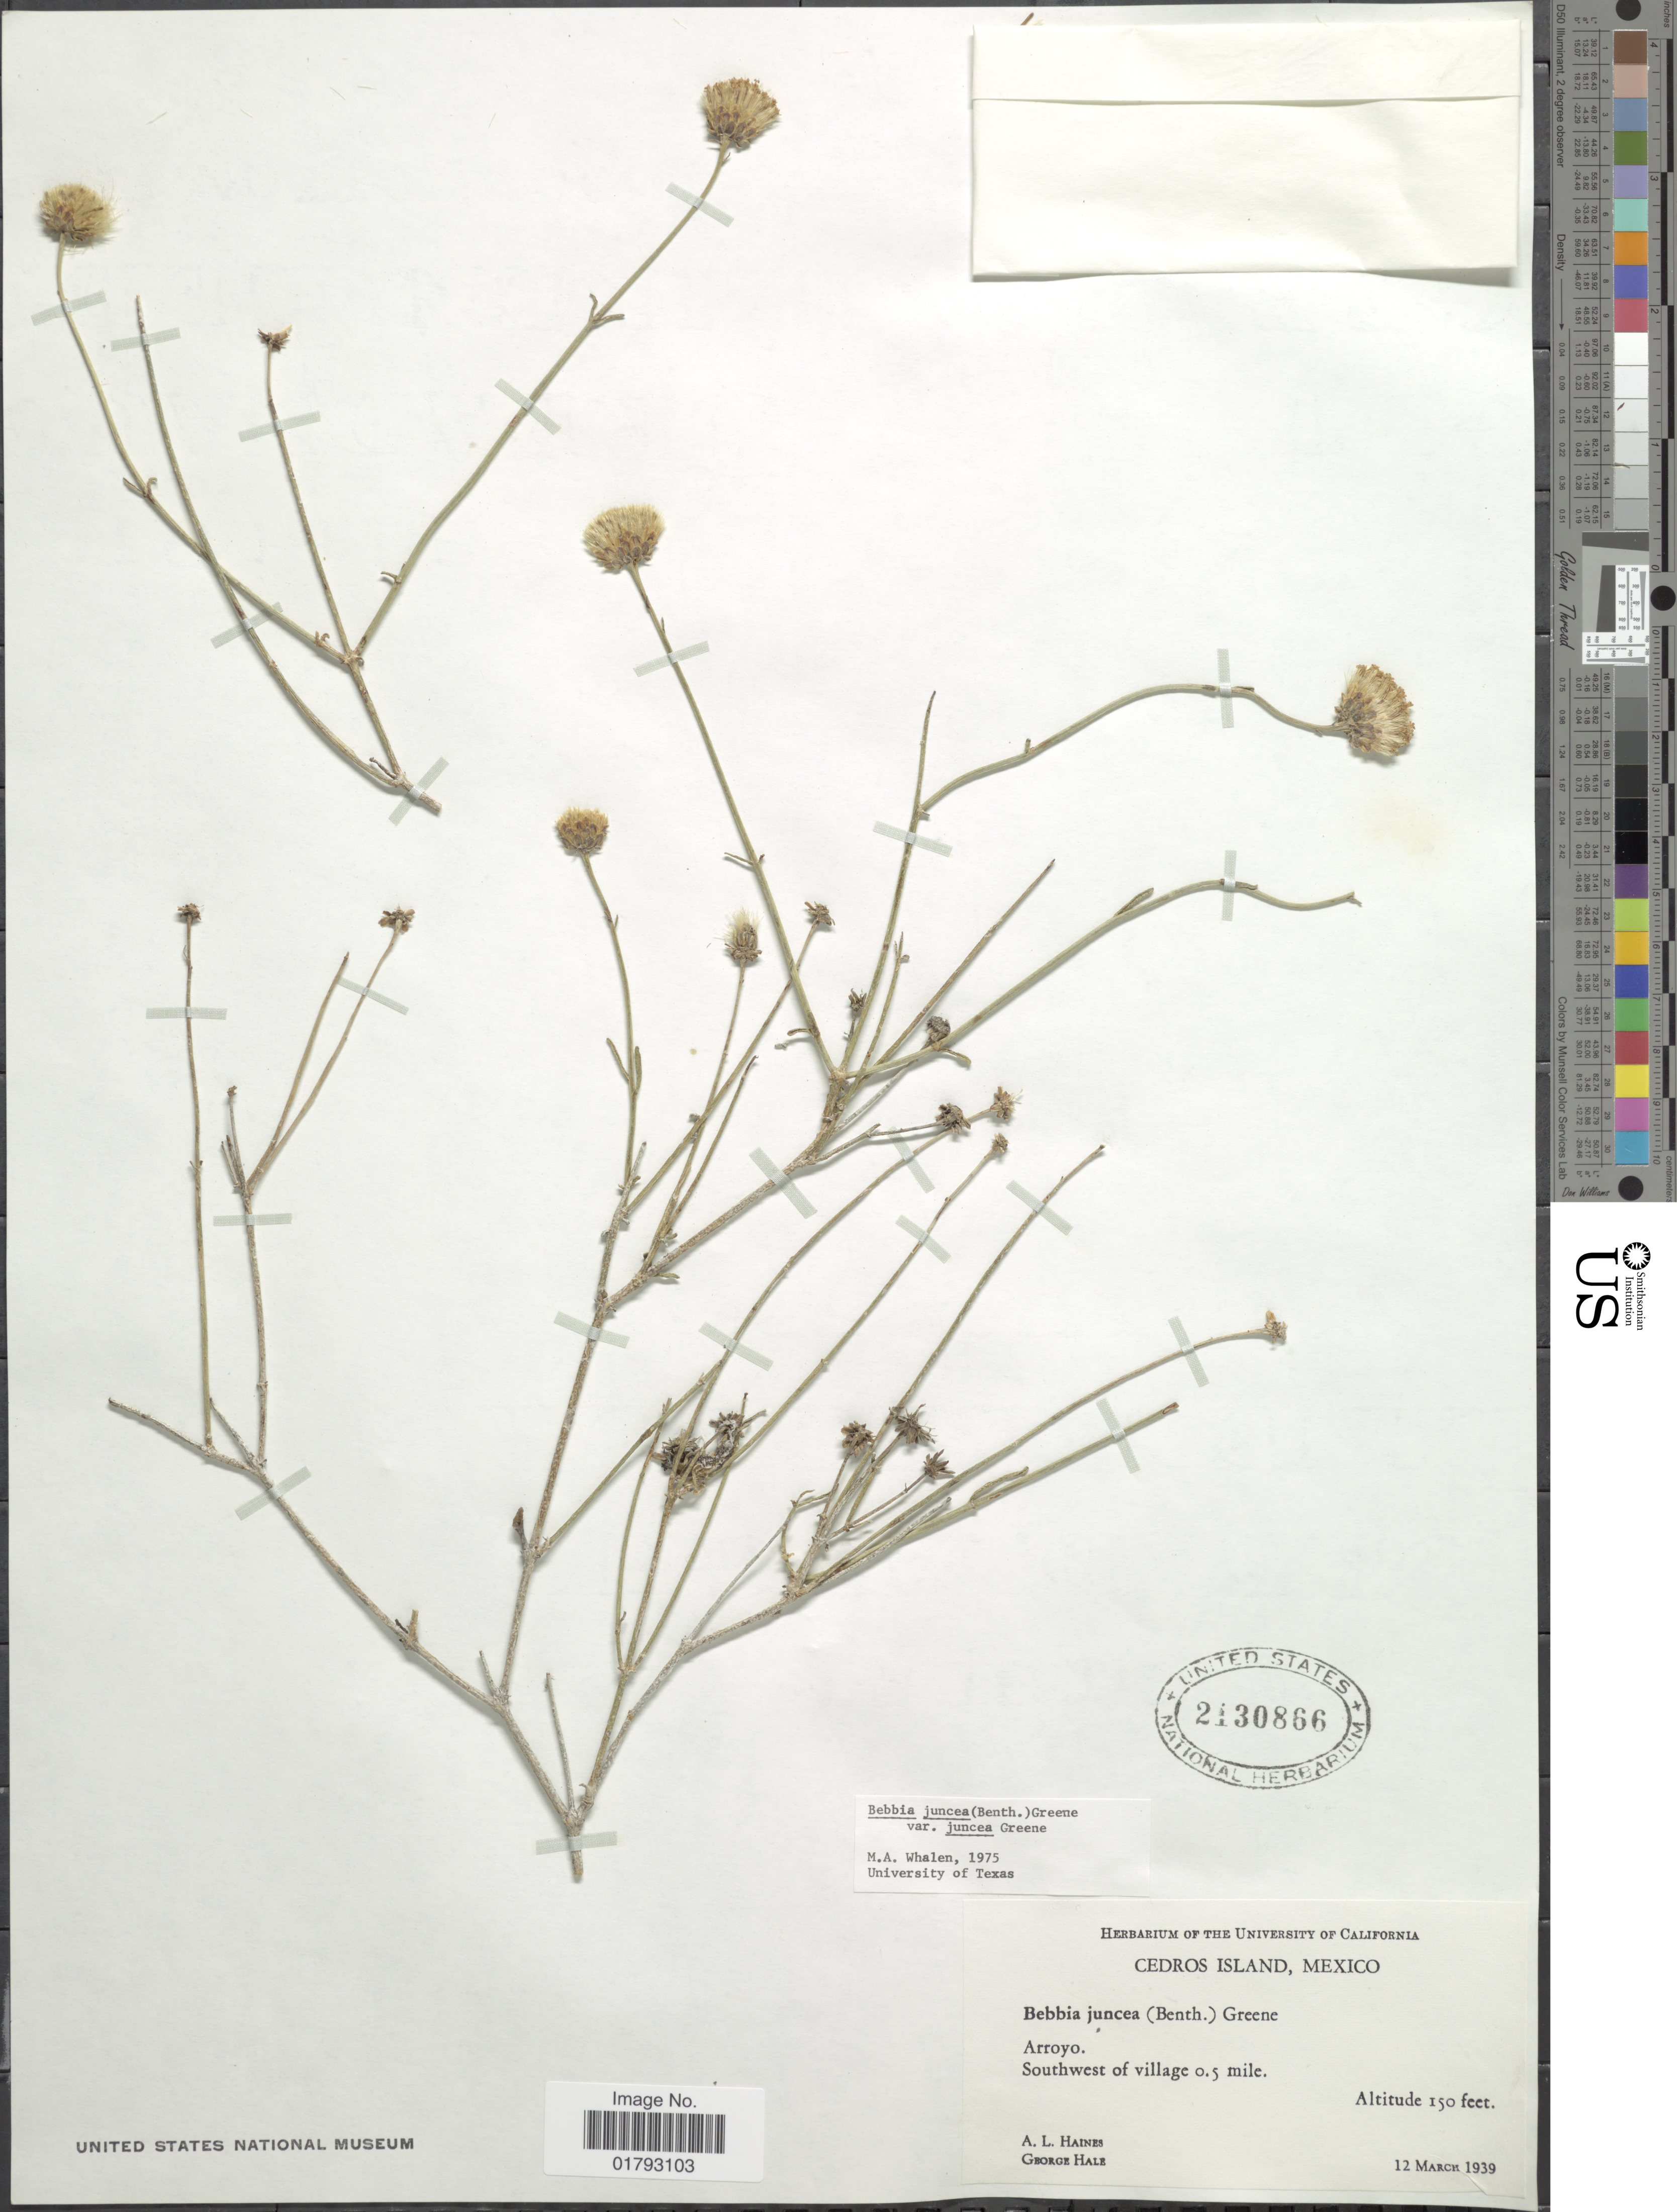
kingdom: Plantae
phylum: Tracheophyta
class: Magnoliopsida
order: Asterales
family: Asteraceae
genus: Bebbia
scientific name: Bebbia juncea var. juncea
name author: (Benth.) Greene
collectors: A. L. Haines & G. Hale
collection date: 1939-03-12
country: Mexico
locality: Cedros Island, Mexico. Arroyo, Southwest of village 0.5 mile.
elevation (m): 46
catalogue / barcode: US 2130866